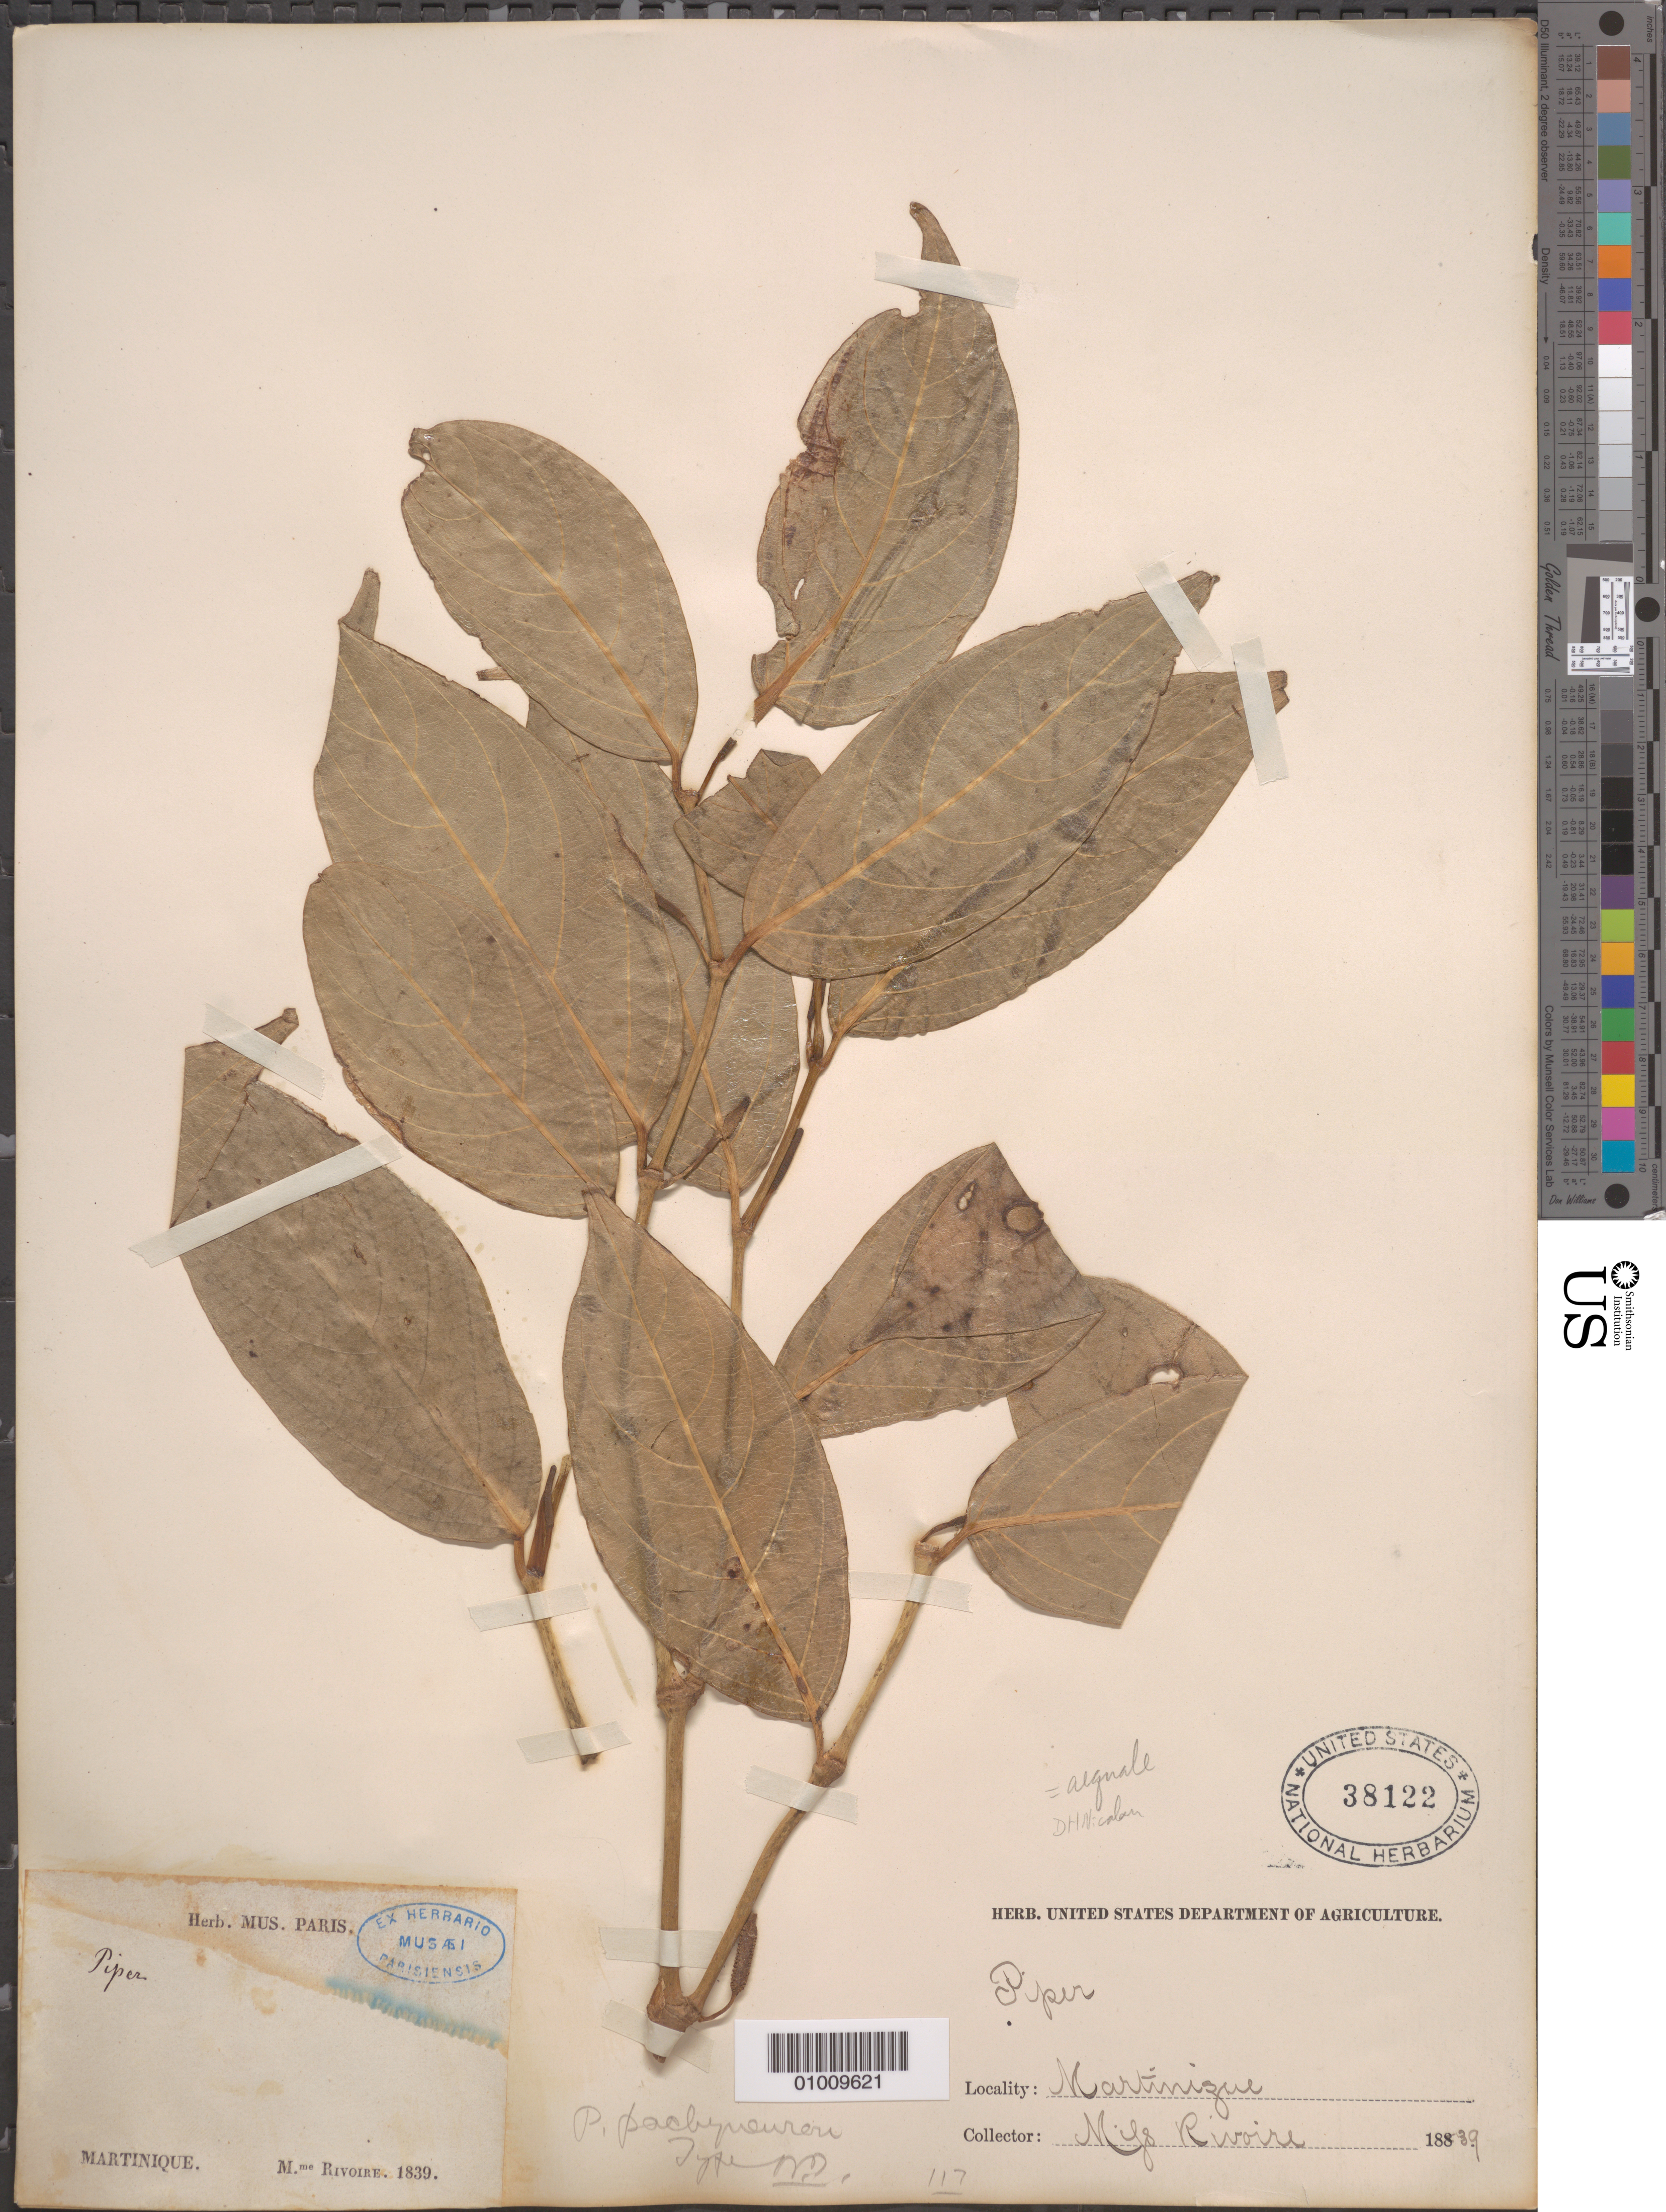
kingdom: Plantae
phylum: Tracheophyta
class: Magnoliopsida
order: Piperales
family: Piperaceae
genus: Piper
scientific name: Piper aequale var. aequale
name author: Vahl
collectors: M. Rivoire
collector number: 18839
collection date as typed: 1839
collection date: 1839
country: Martinique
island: Martinique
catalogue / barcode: US 38122